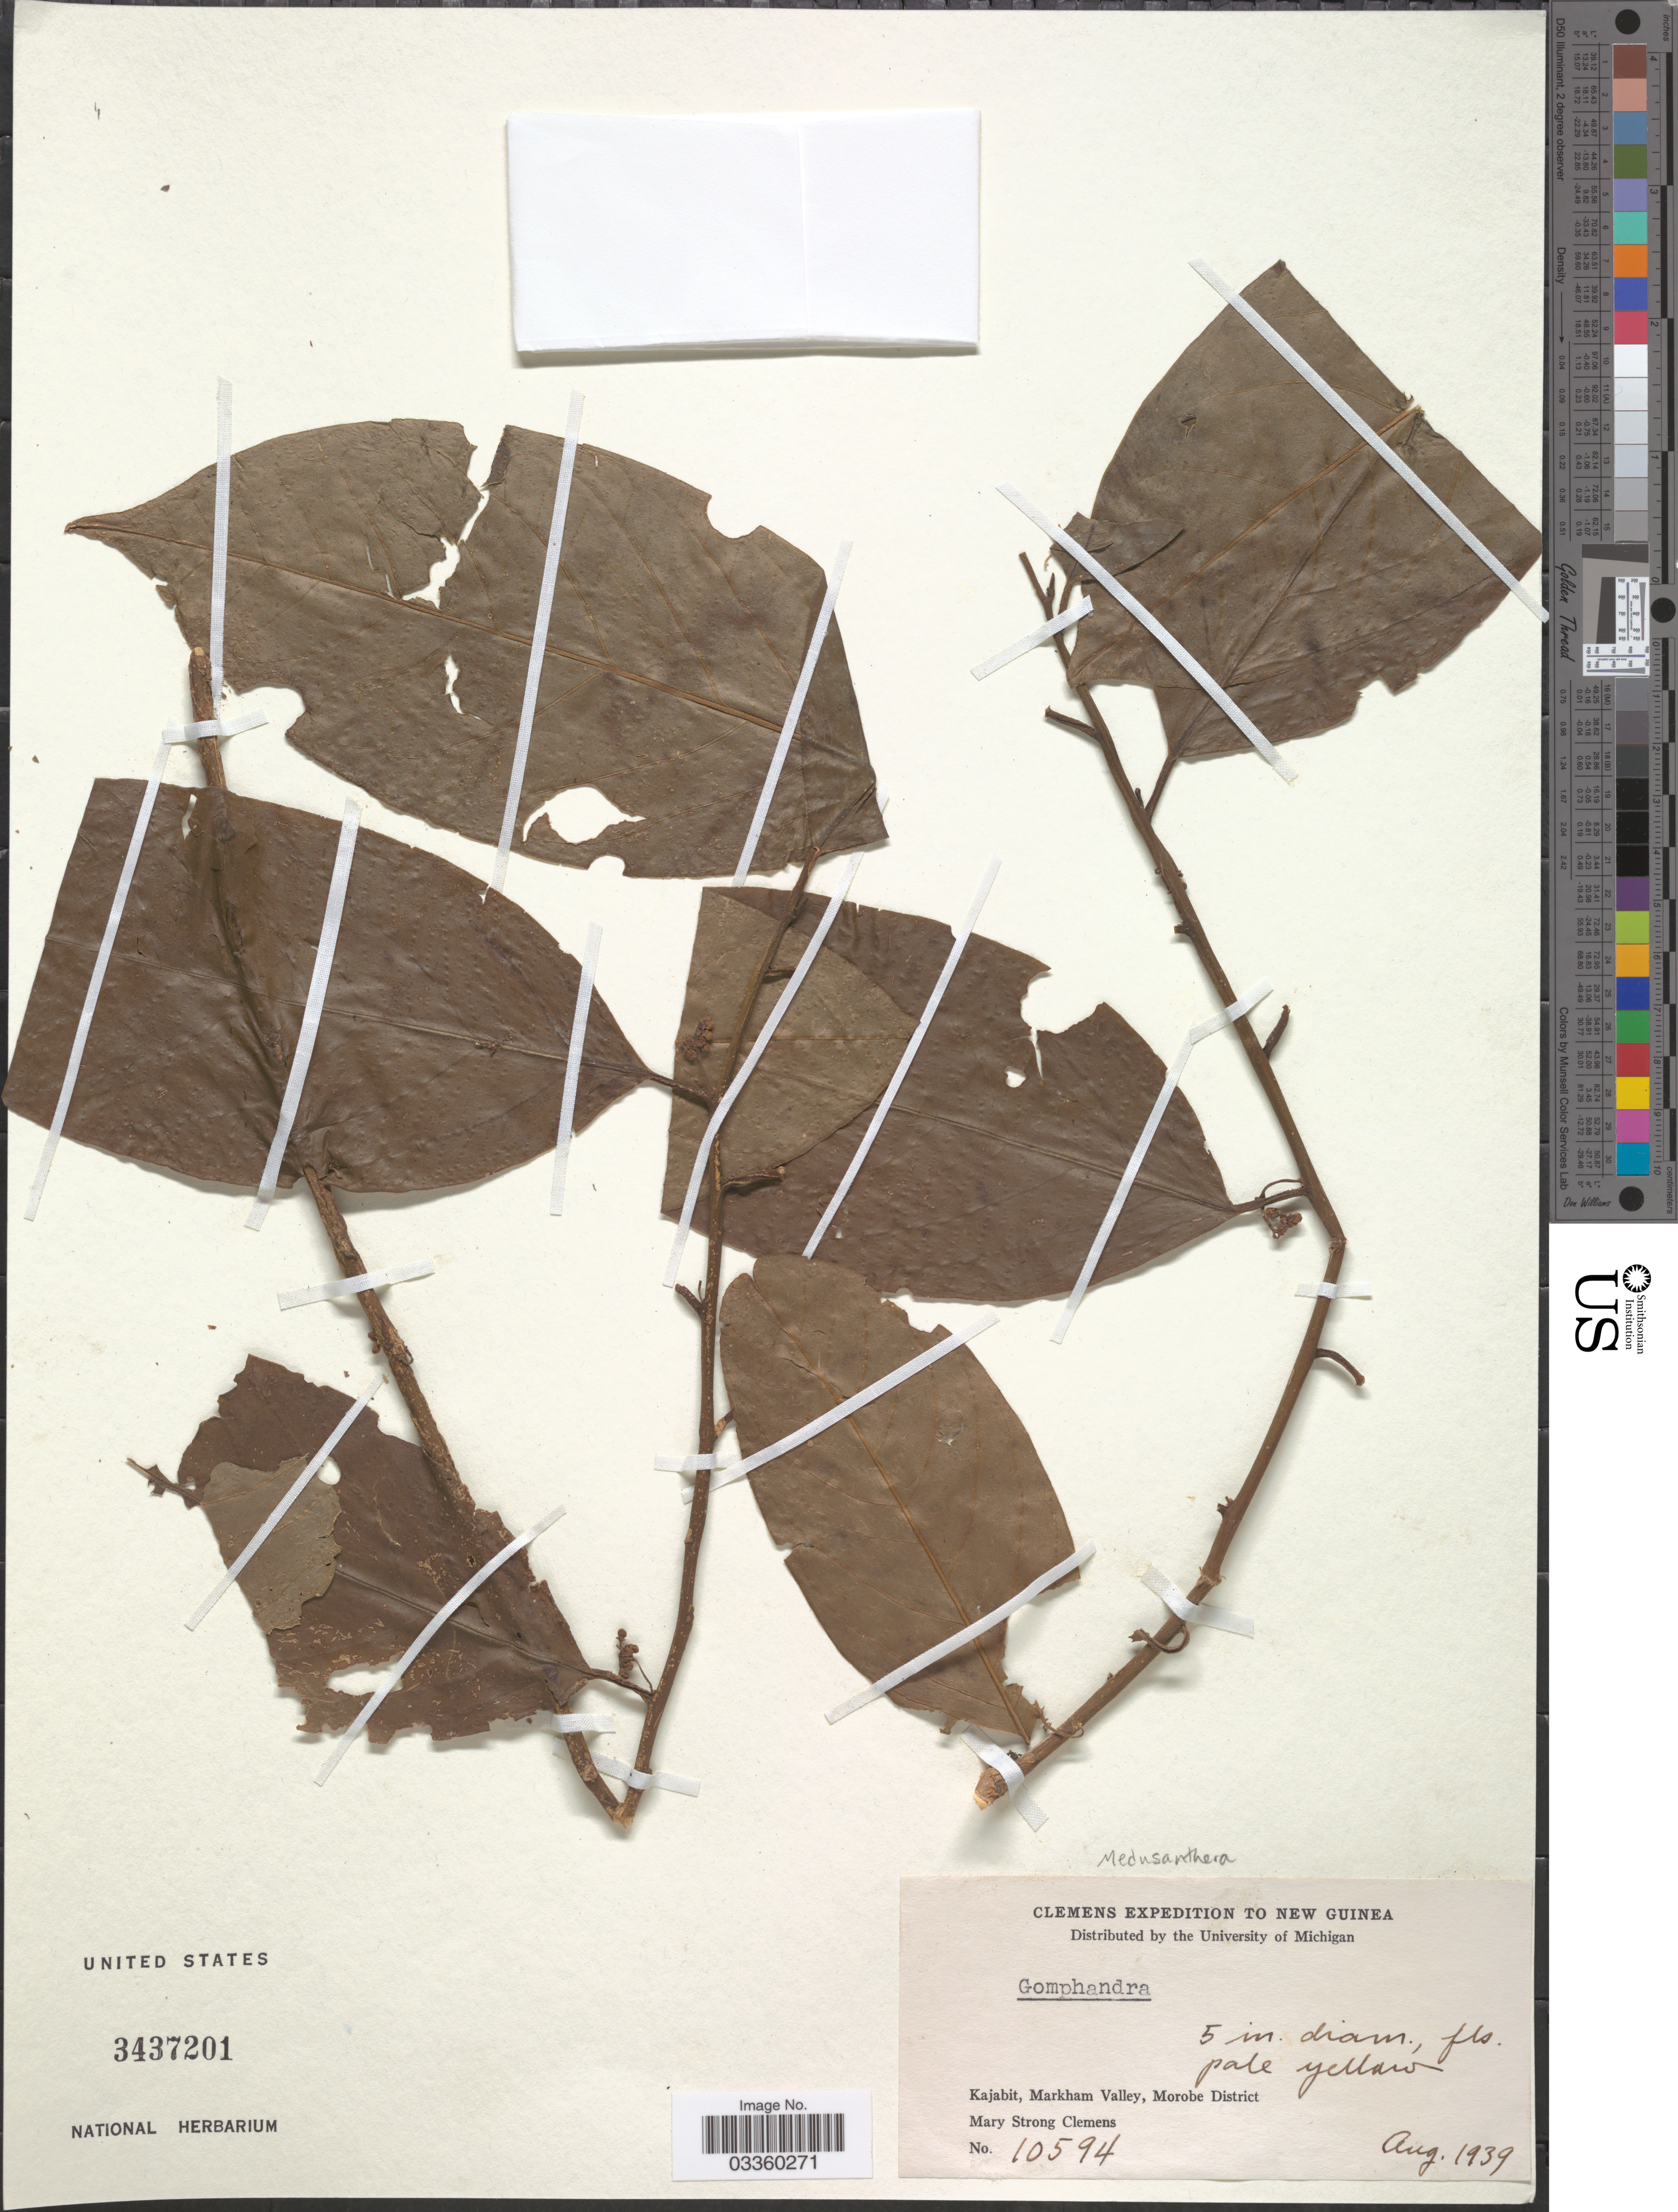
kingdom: Plantae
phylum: Tracheophyta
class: Magnoliopsida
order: Cardiopteridales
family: Stemonuraceae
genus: Medusanthera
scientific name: Medusanthera sp.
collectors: M. S. Clemens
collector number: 10594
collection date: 1939-08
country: Papua New Guinea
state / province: Morobe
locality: New Guinea. Kajabit, Markham Valley, Morobe District.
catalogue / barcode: US 3437201